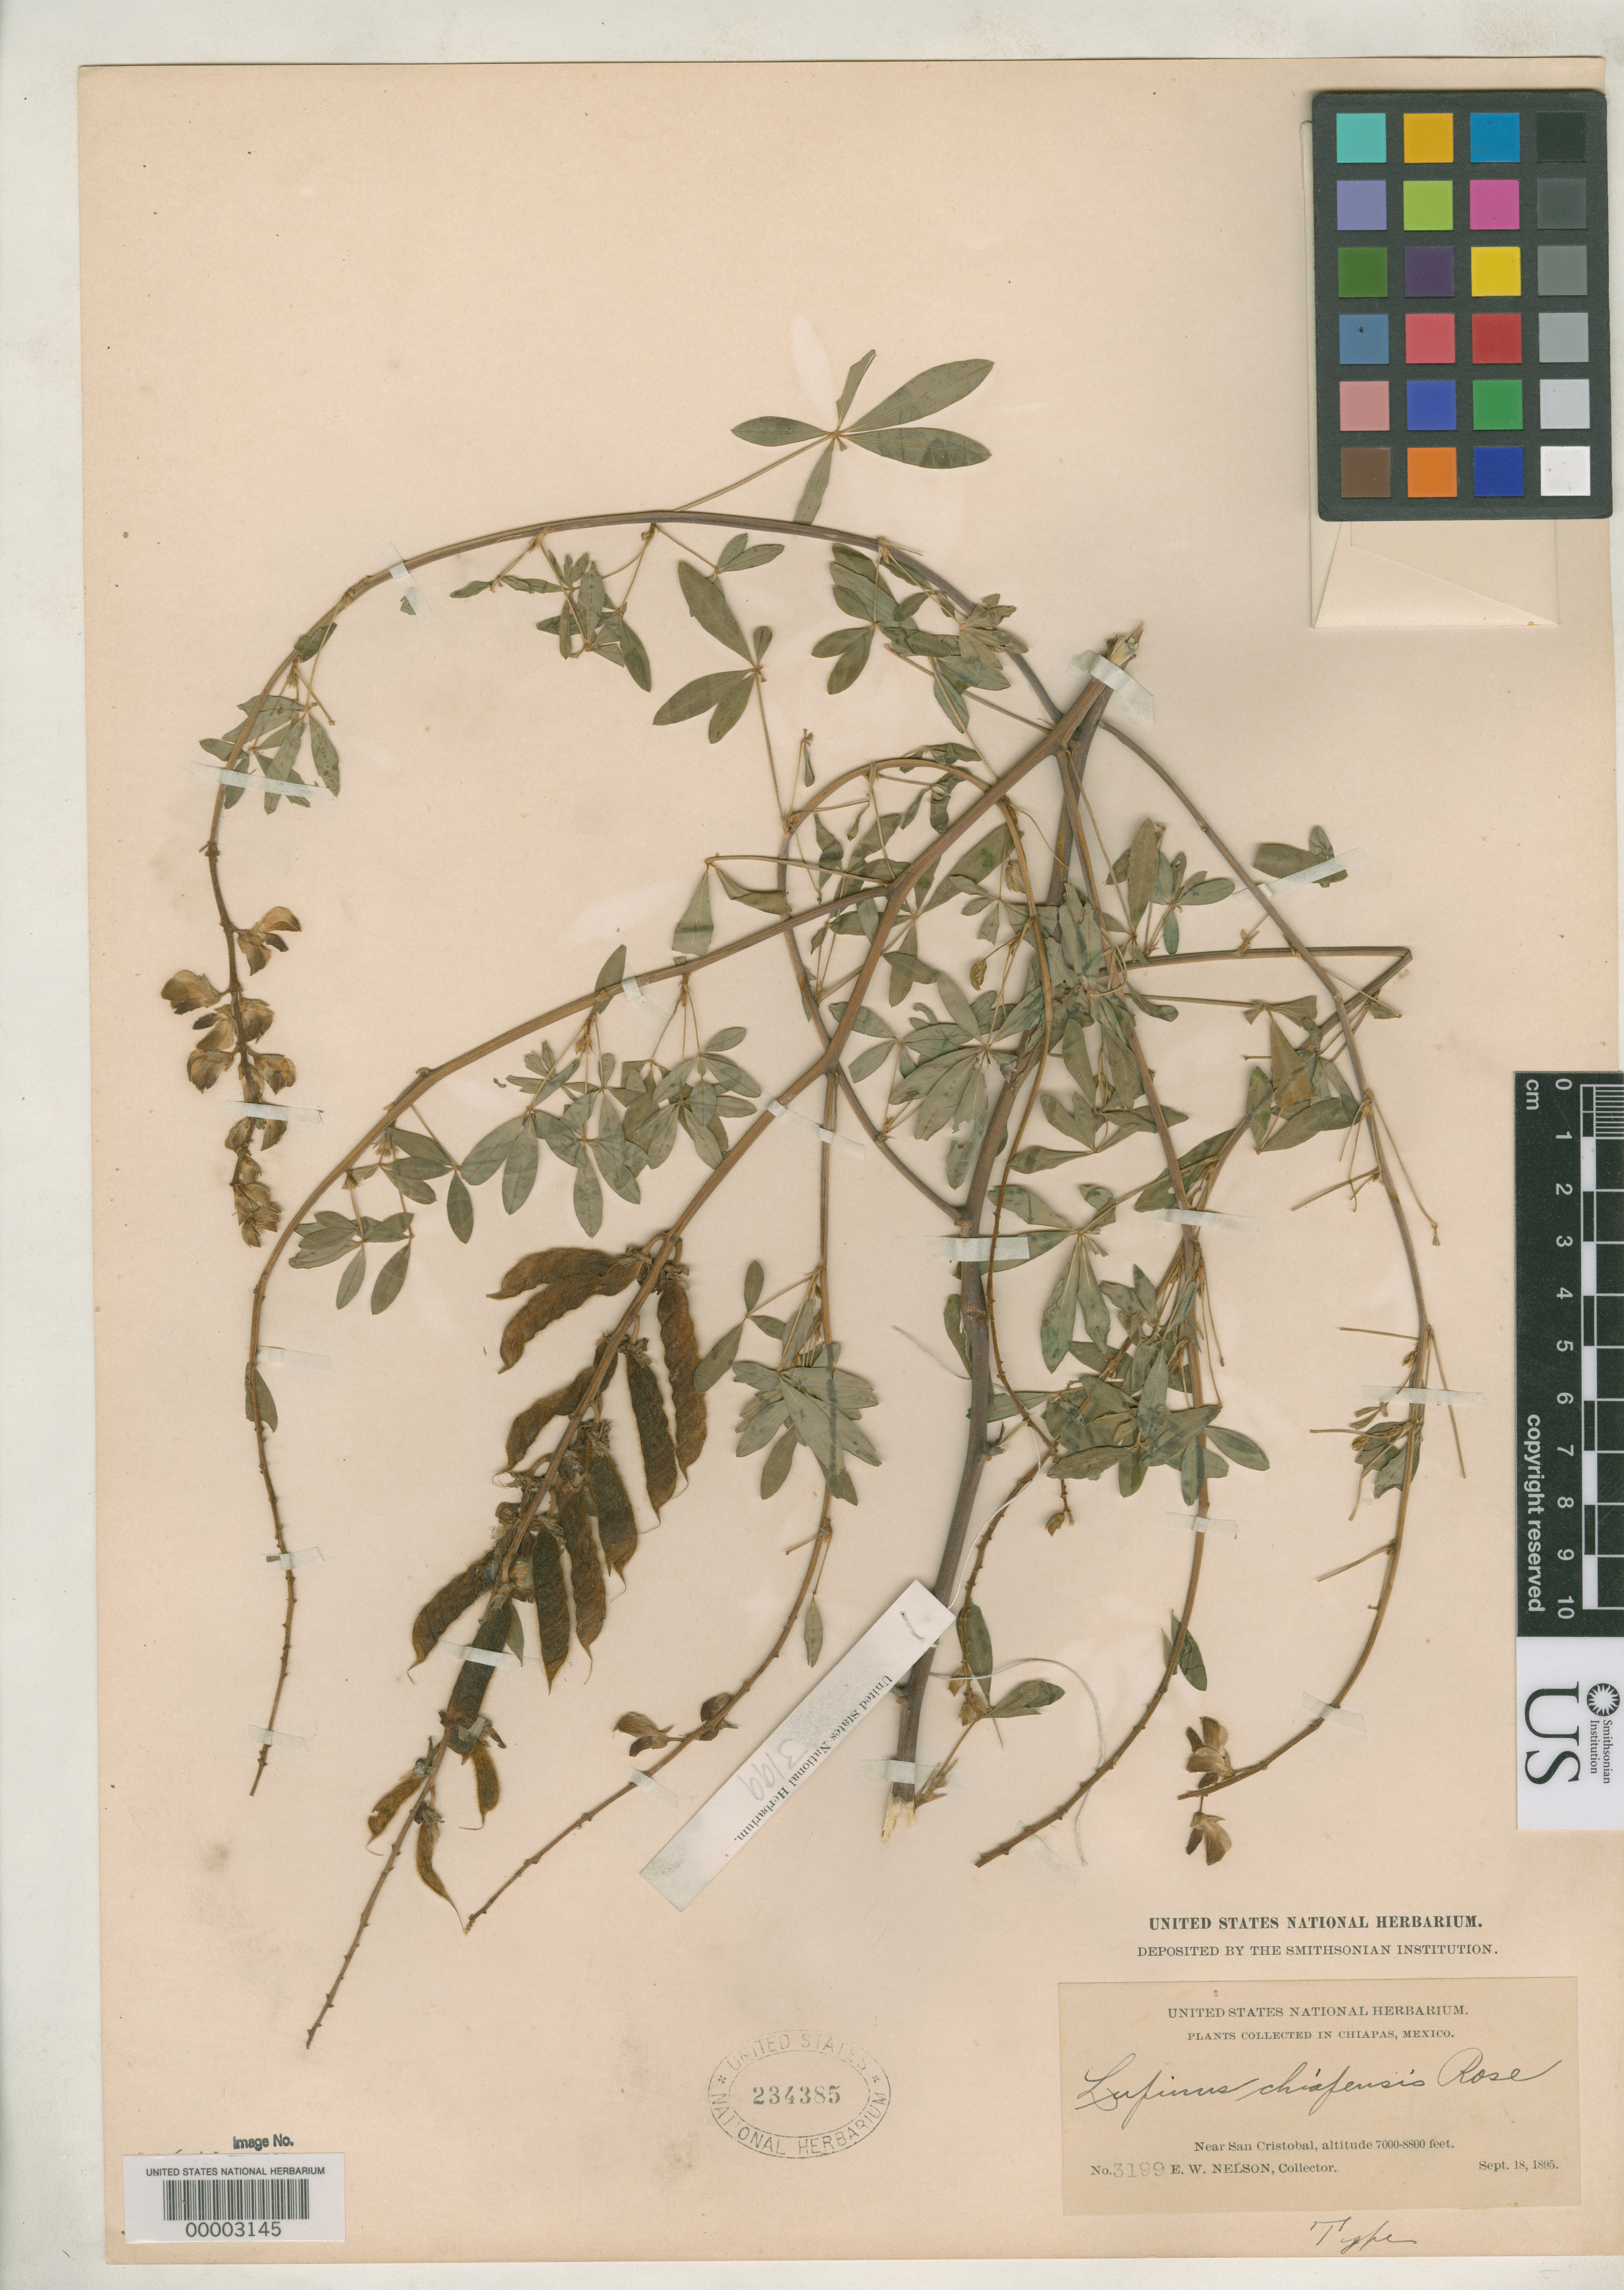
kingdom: Plantae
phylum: Tracheophyta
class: Magnoliopsida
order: Fabales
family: Fabaceae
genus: Lupinus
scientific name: Lupinus chiapensis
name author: Rose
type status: Holotype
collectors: E. W. Nelson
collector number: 3199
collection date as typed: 18 Sep 1895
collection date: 1895-09-18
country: Mexico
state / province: Chiapas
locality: Near San Cristobal.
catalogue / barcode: US 234385